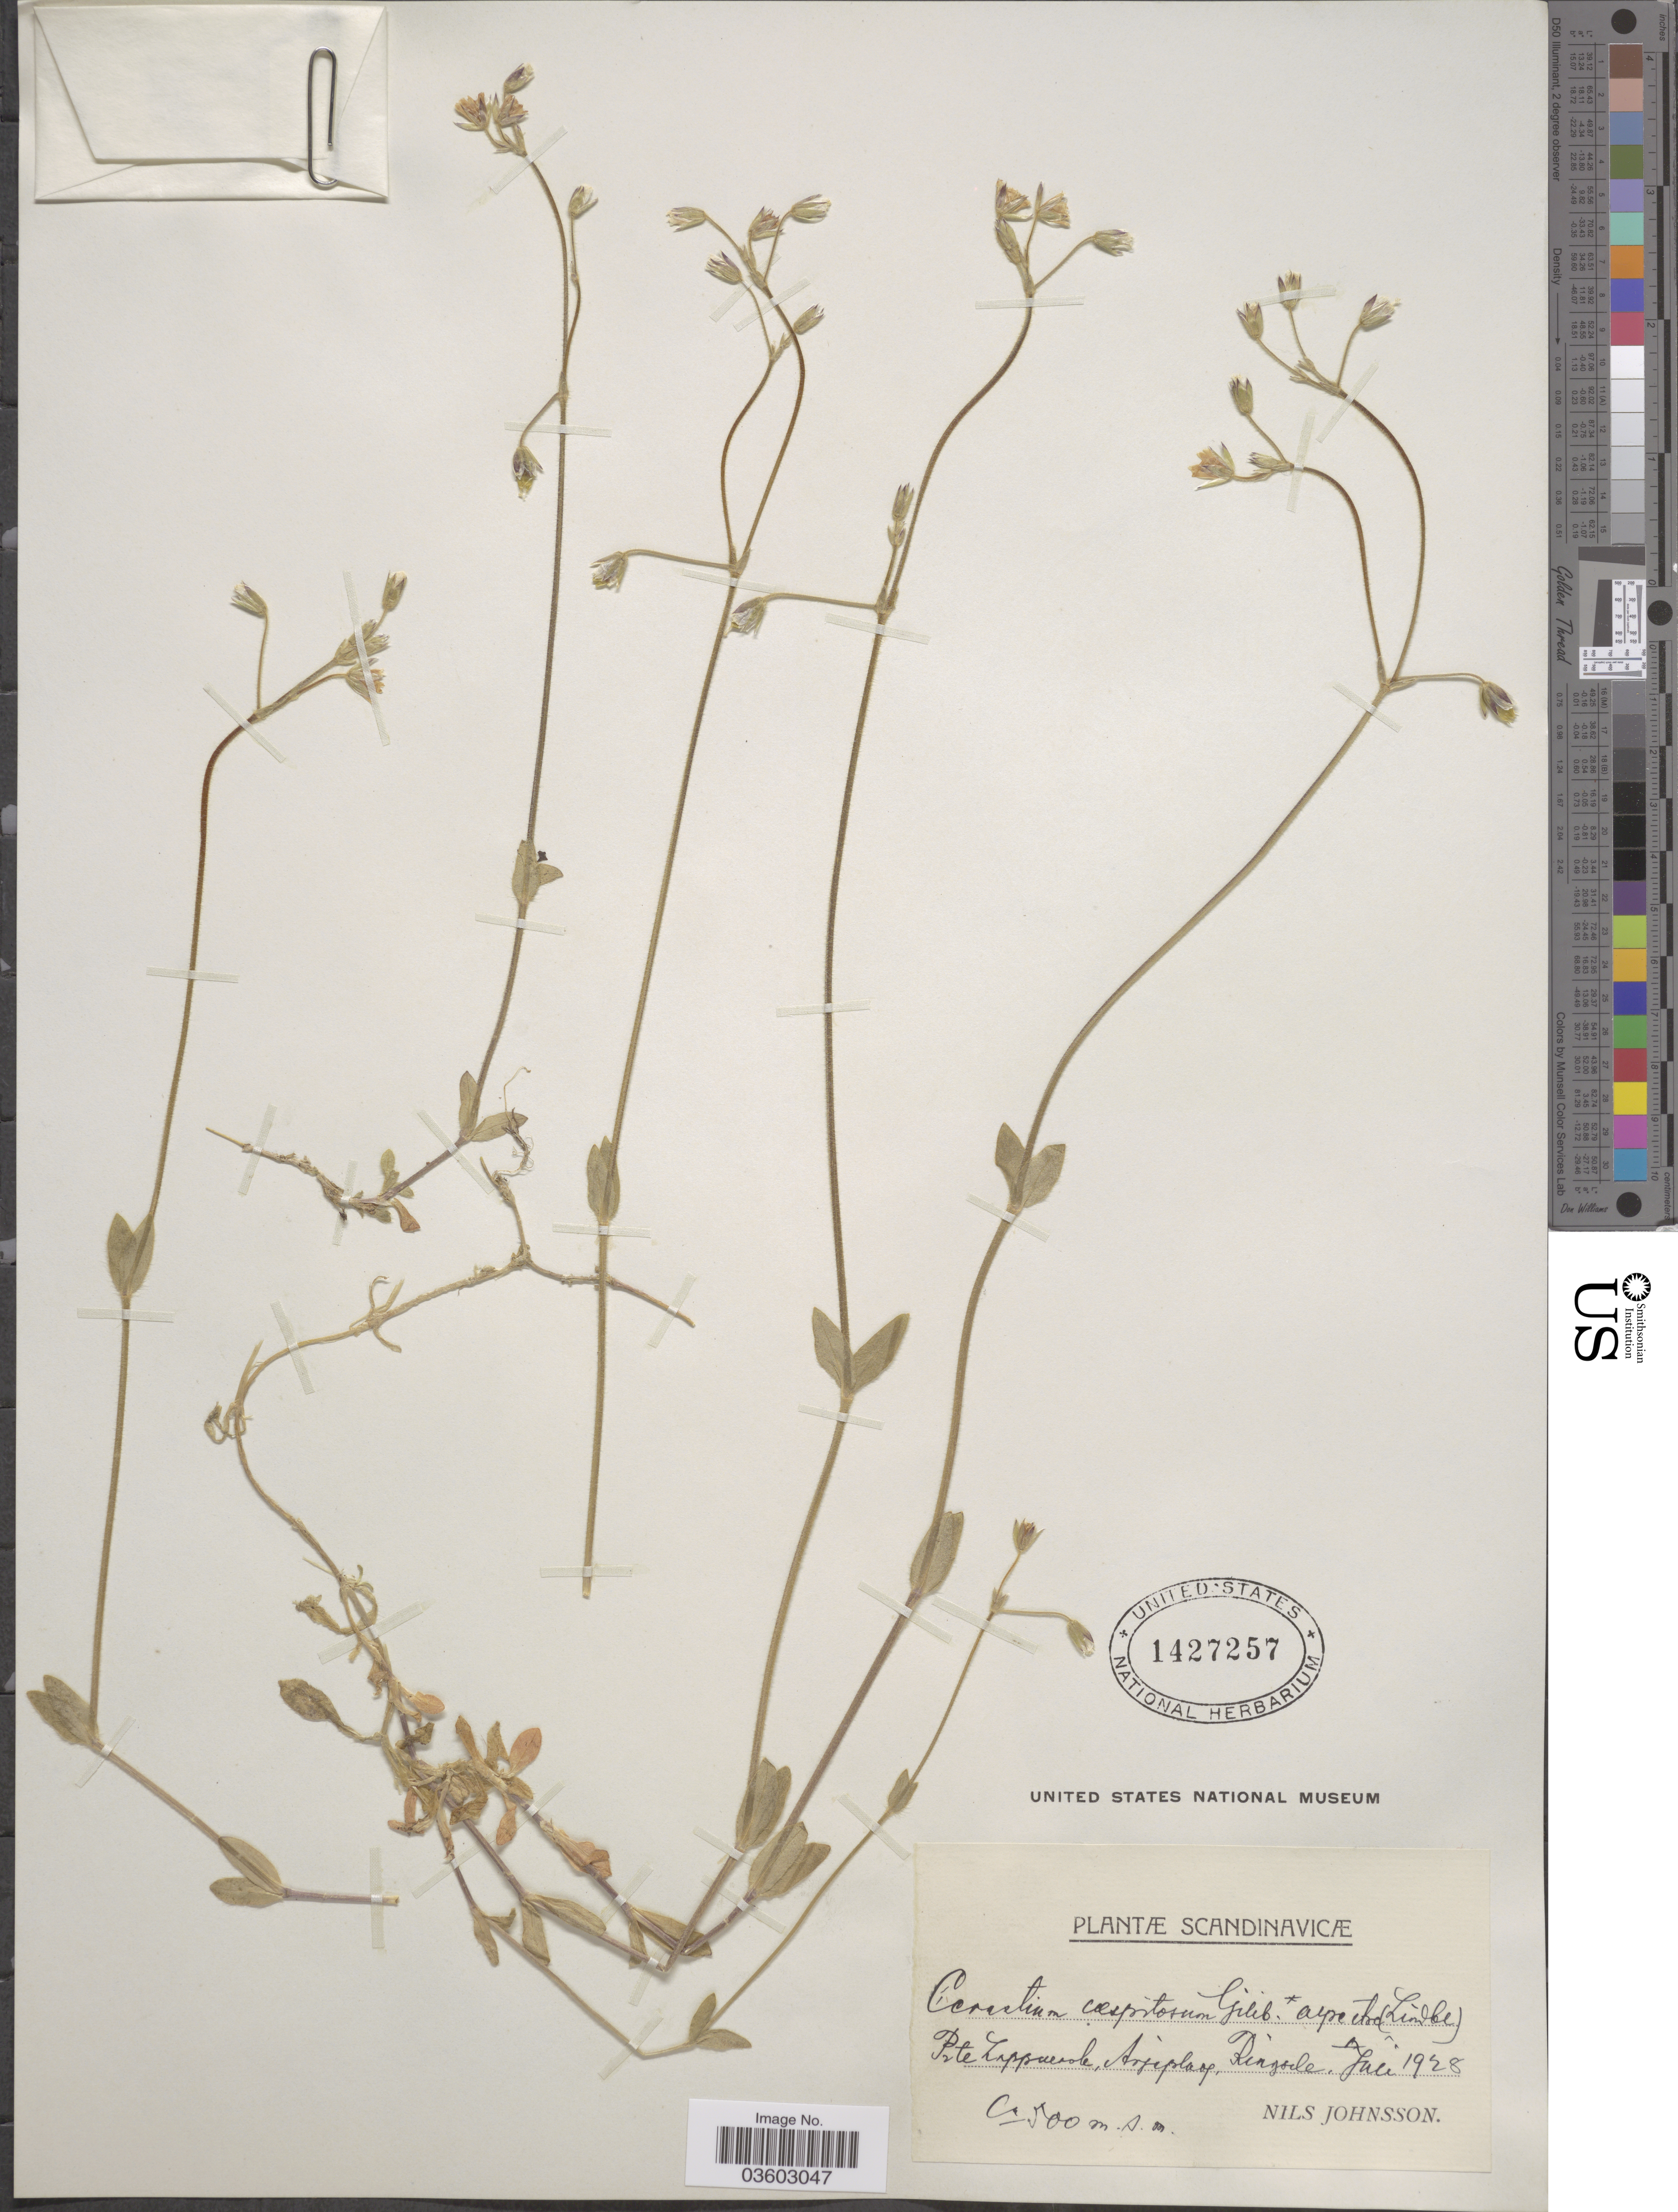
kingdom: Plantae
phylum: Tracheophyta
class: Magnoliopsida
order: Caryophyllales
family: Caryophyllaceae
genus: Cerastium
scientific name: Cerastium caespitosum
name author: Rchb. & Kit.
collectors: N. Johnsson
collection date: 1928-07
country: Sweden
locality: Scandinavicæ. Pite Lappuerole, Arjeplog, Ringsele. [interpreted]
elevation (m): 500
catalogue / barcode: US 1427257